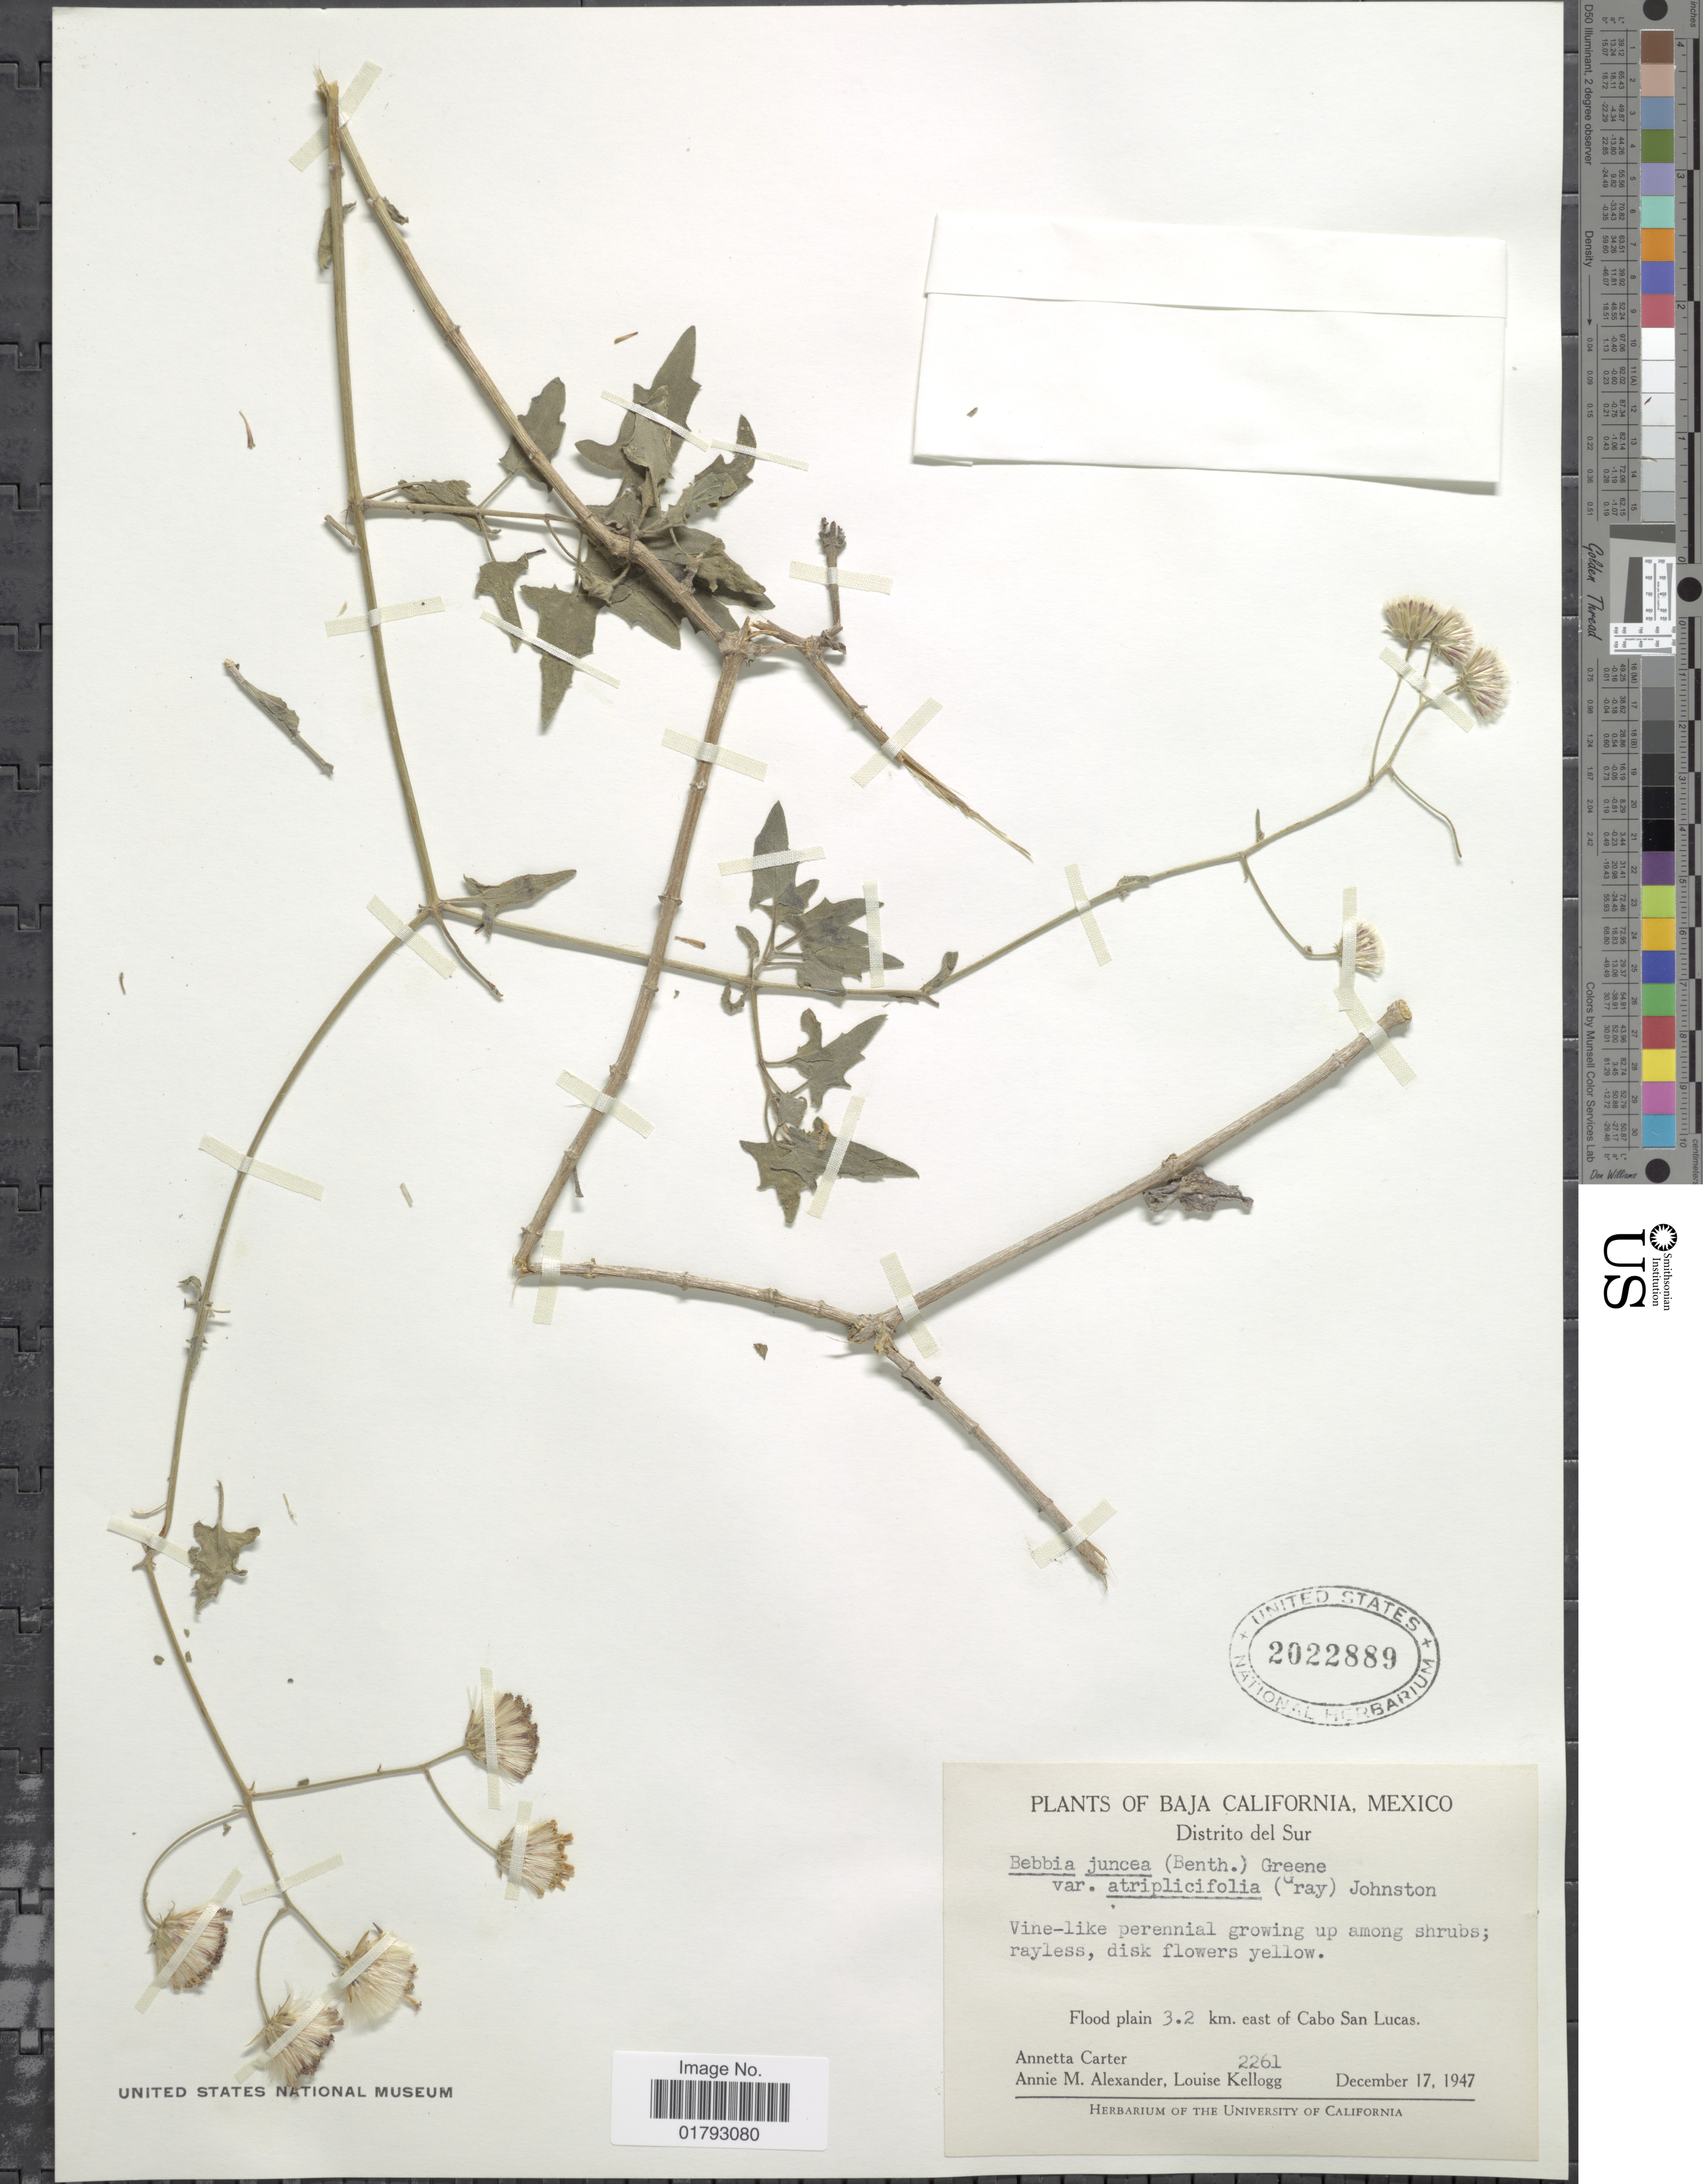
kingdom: Plantae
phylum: Tracheophyta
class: Magnoliopsida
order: Asterales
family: Asteraceae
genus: Bebbia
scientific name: Bebbia atriplicifolia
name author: (A. Gray) Greene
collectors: A. Carter, A. M. Alexander & L. Kellogg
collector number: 2261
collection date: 1947-12-17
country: Mexico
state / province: Baja California Sur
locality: Baja California, Mexico, Distrito del Sur. Flood plain 3.2 km. east of Cabo San Lucas.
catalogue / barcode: US 2022889